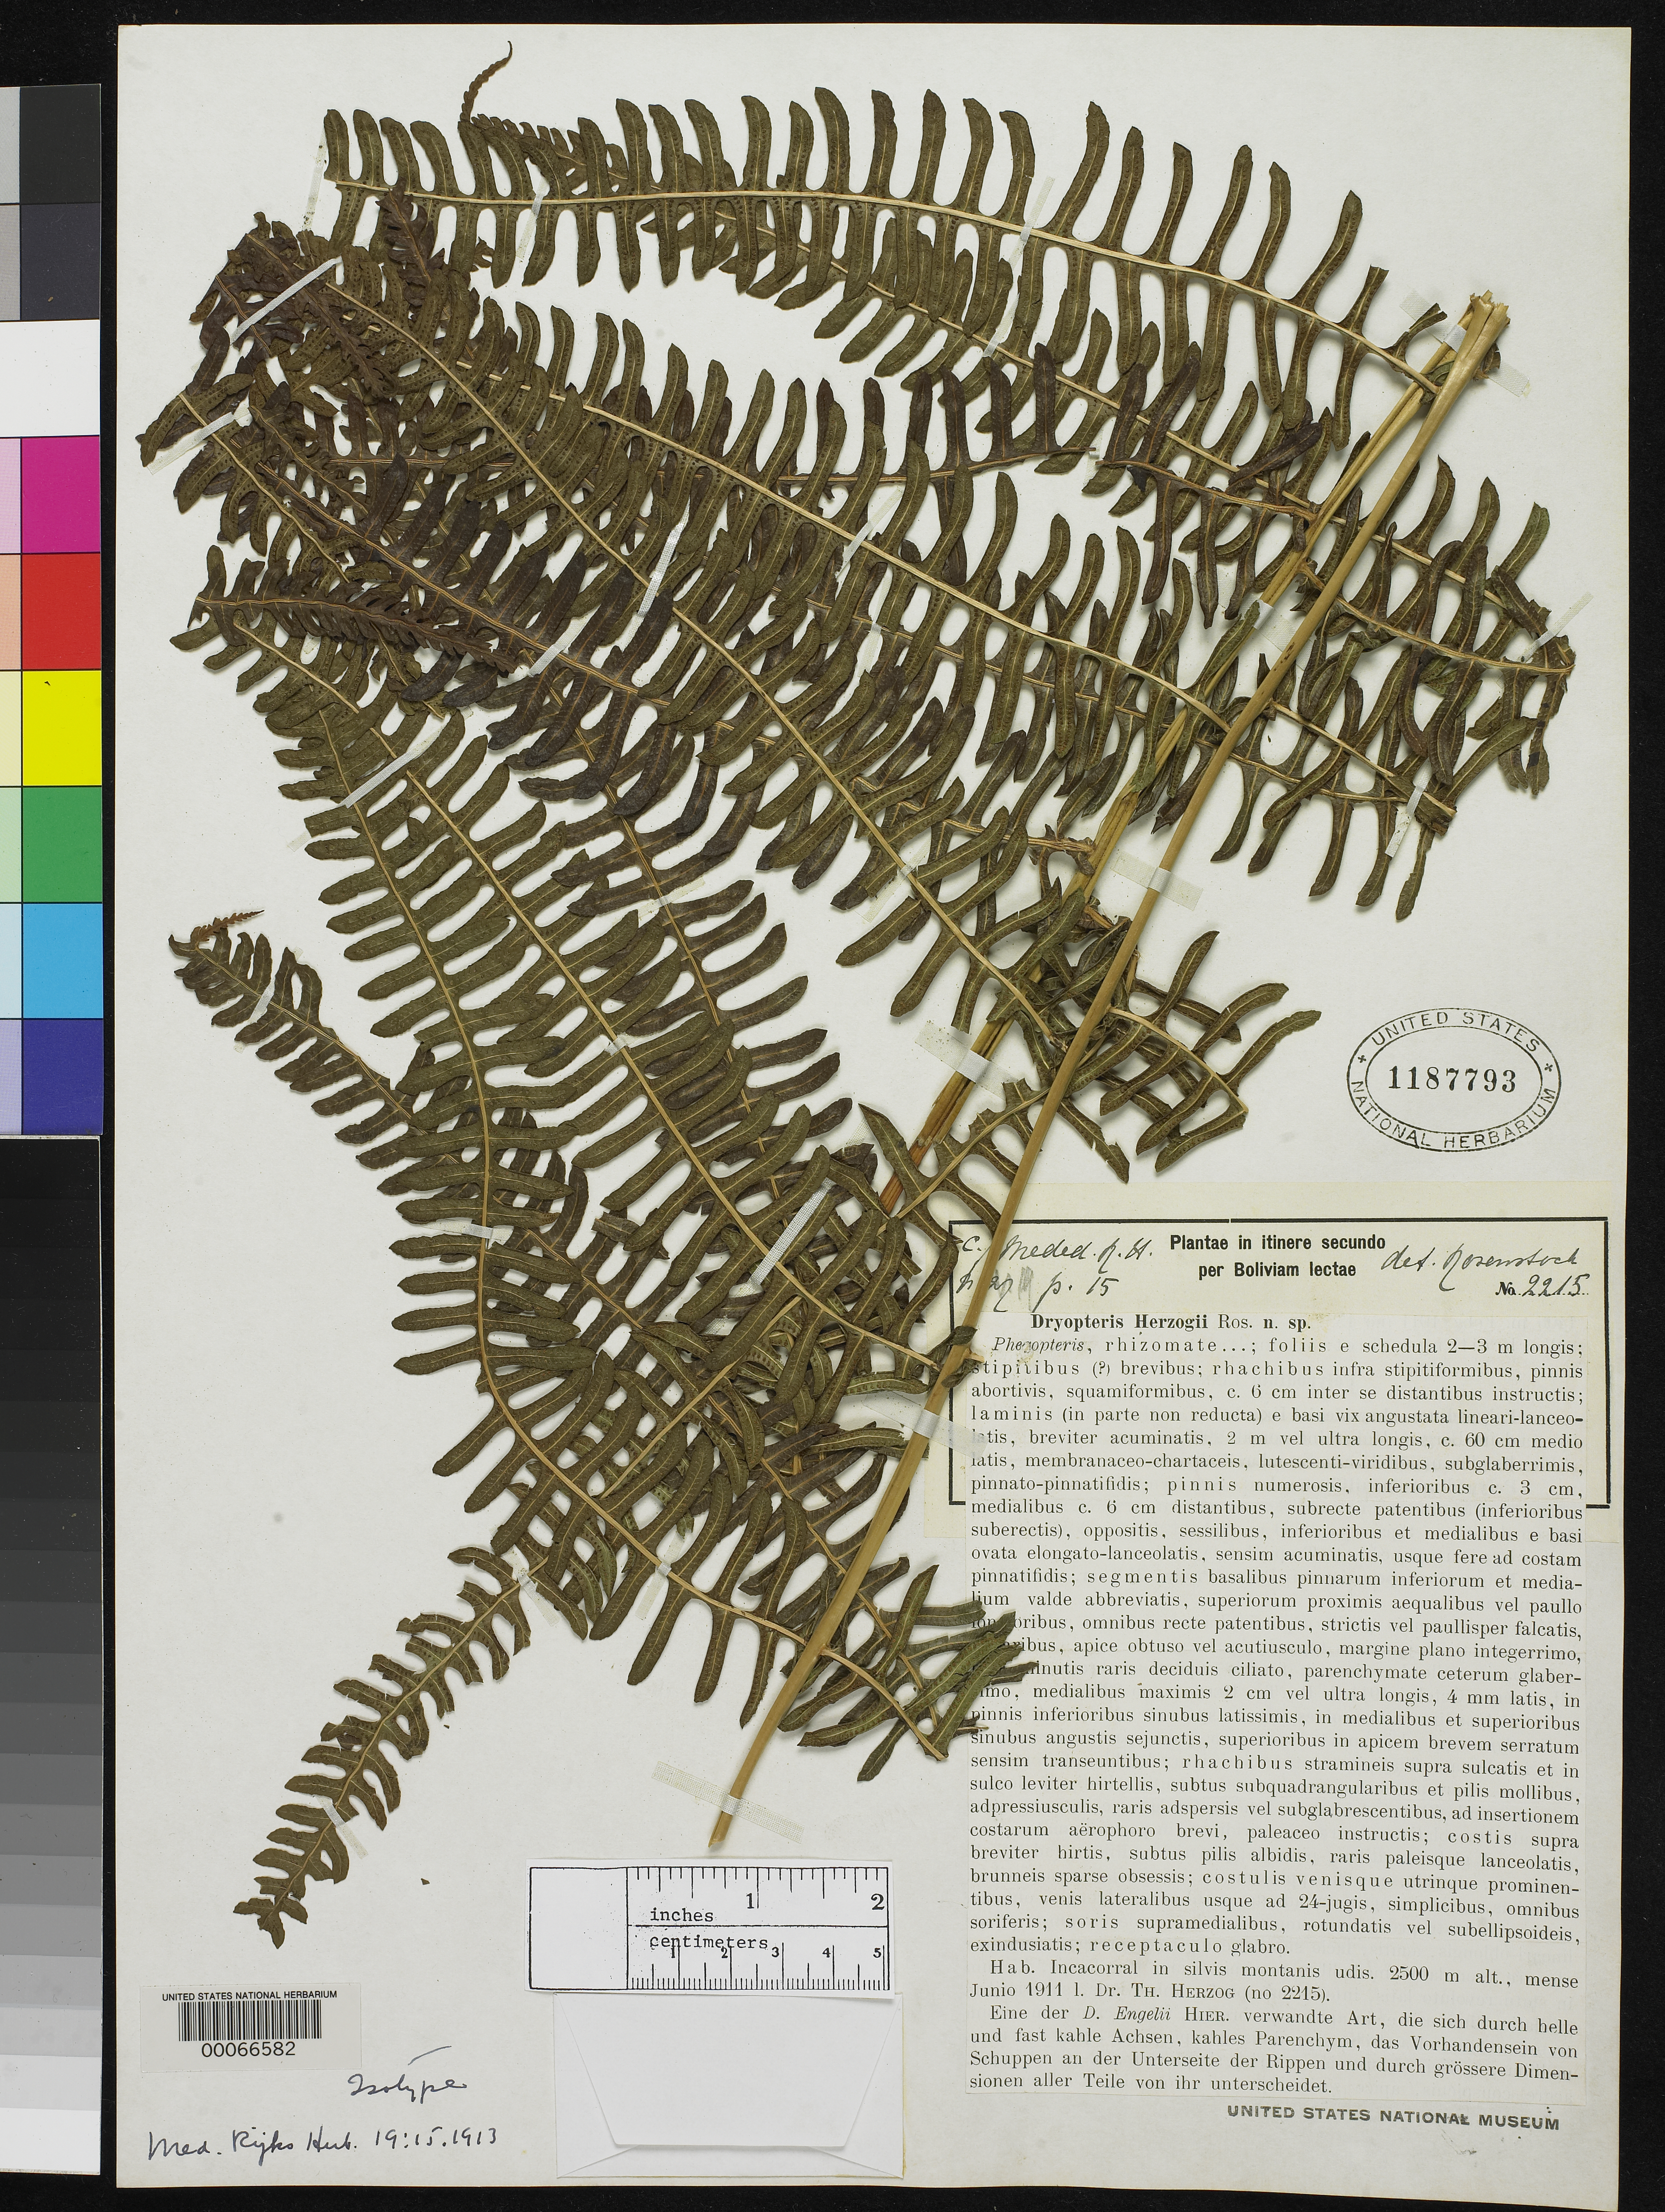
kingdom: Plantae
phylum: Tracheophyta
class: Polypodiopsida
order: Polypodiales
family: Dryopteridaceae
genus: Dryopteris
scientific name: Dryopteris herzogii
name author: Rosenst.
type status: Type Collection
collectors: T. K. J. Herzog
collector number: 2215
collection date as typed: Jun 1911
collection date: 1911-06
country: Bolivia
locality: Incacorral.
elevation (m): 2500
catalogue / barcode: US 1187793